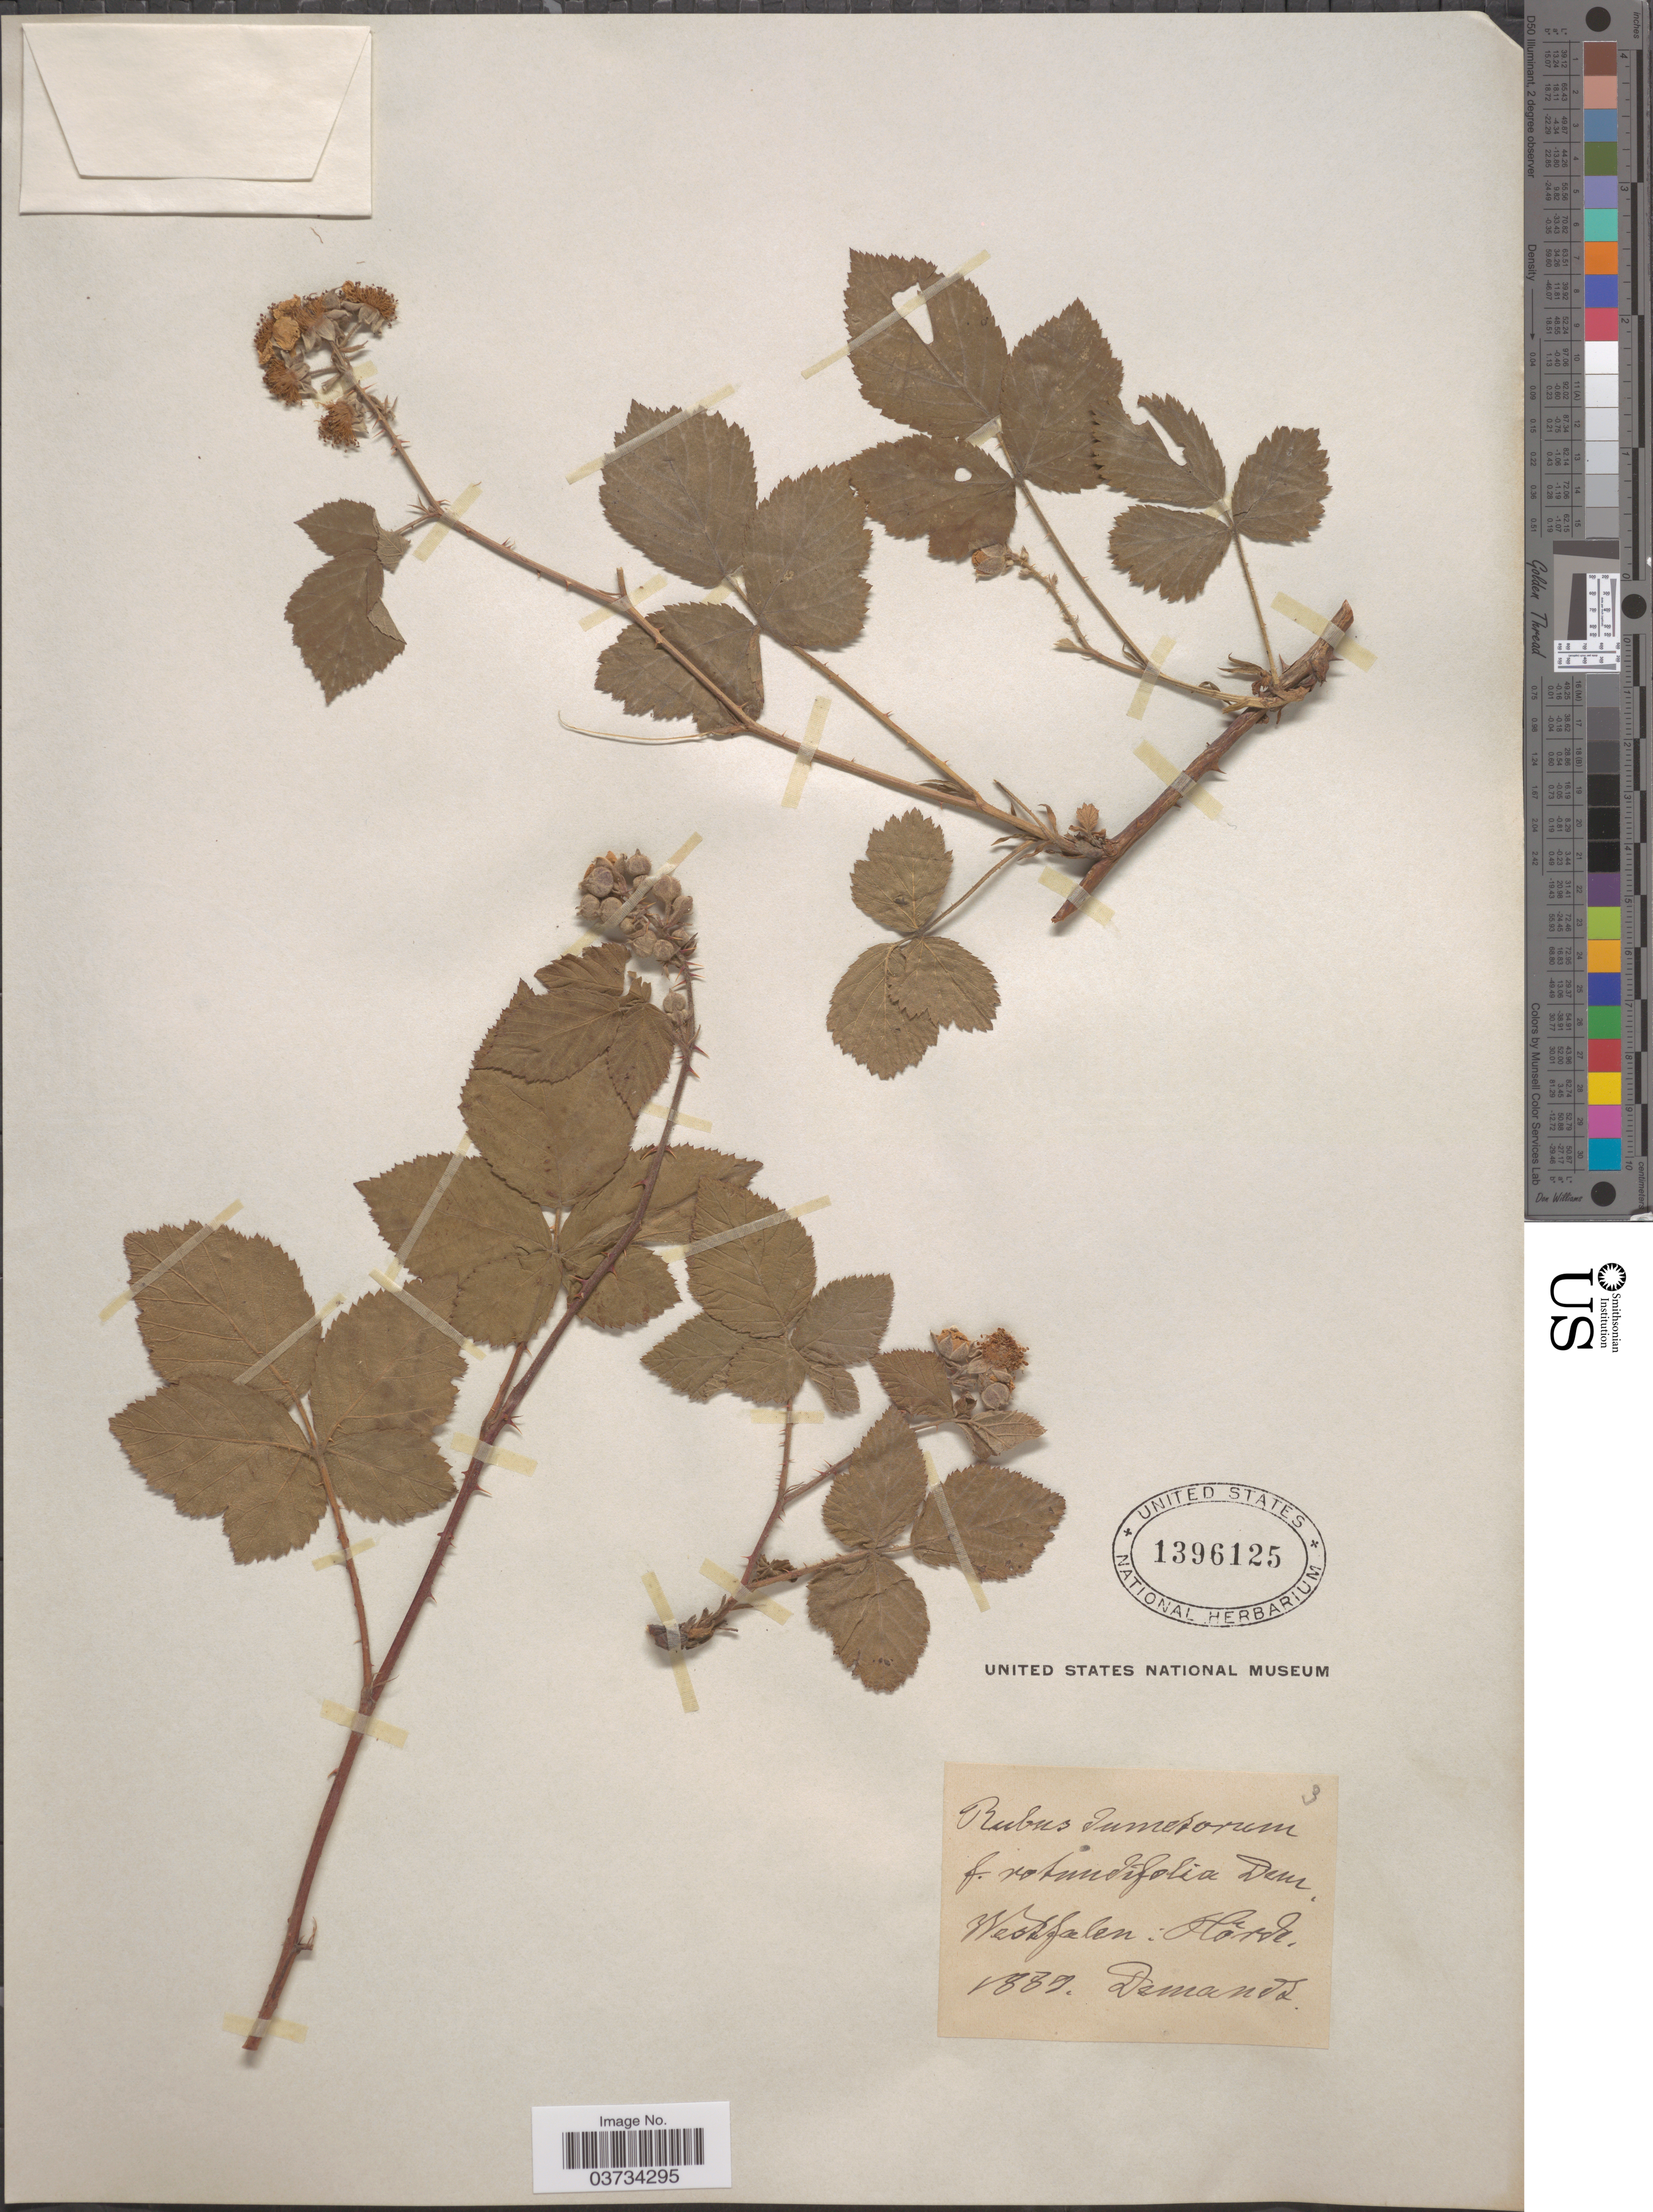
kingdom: Plantae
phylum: Tracheophyta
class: Magnoliopsida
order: Rosales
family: Rosaceae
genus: Rubus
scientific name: Rubus dumetorum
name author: Weihe ex Boenn.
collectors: -. Demandt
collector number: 3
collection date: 1889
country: Germany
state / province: Nordrhein-Westfalen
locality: Westfalen: Hörde.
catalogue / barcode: US 1396125